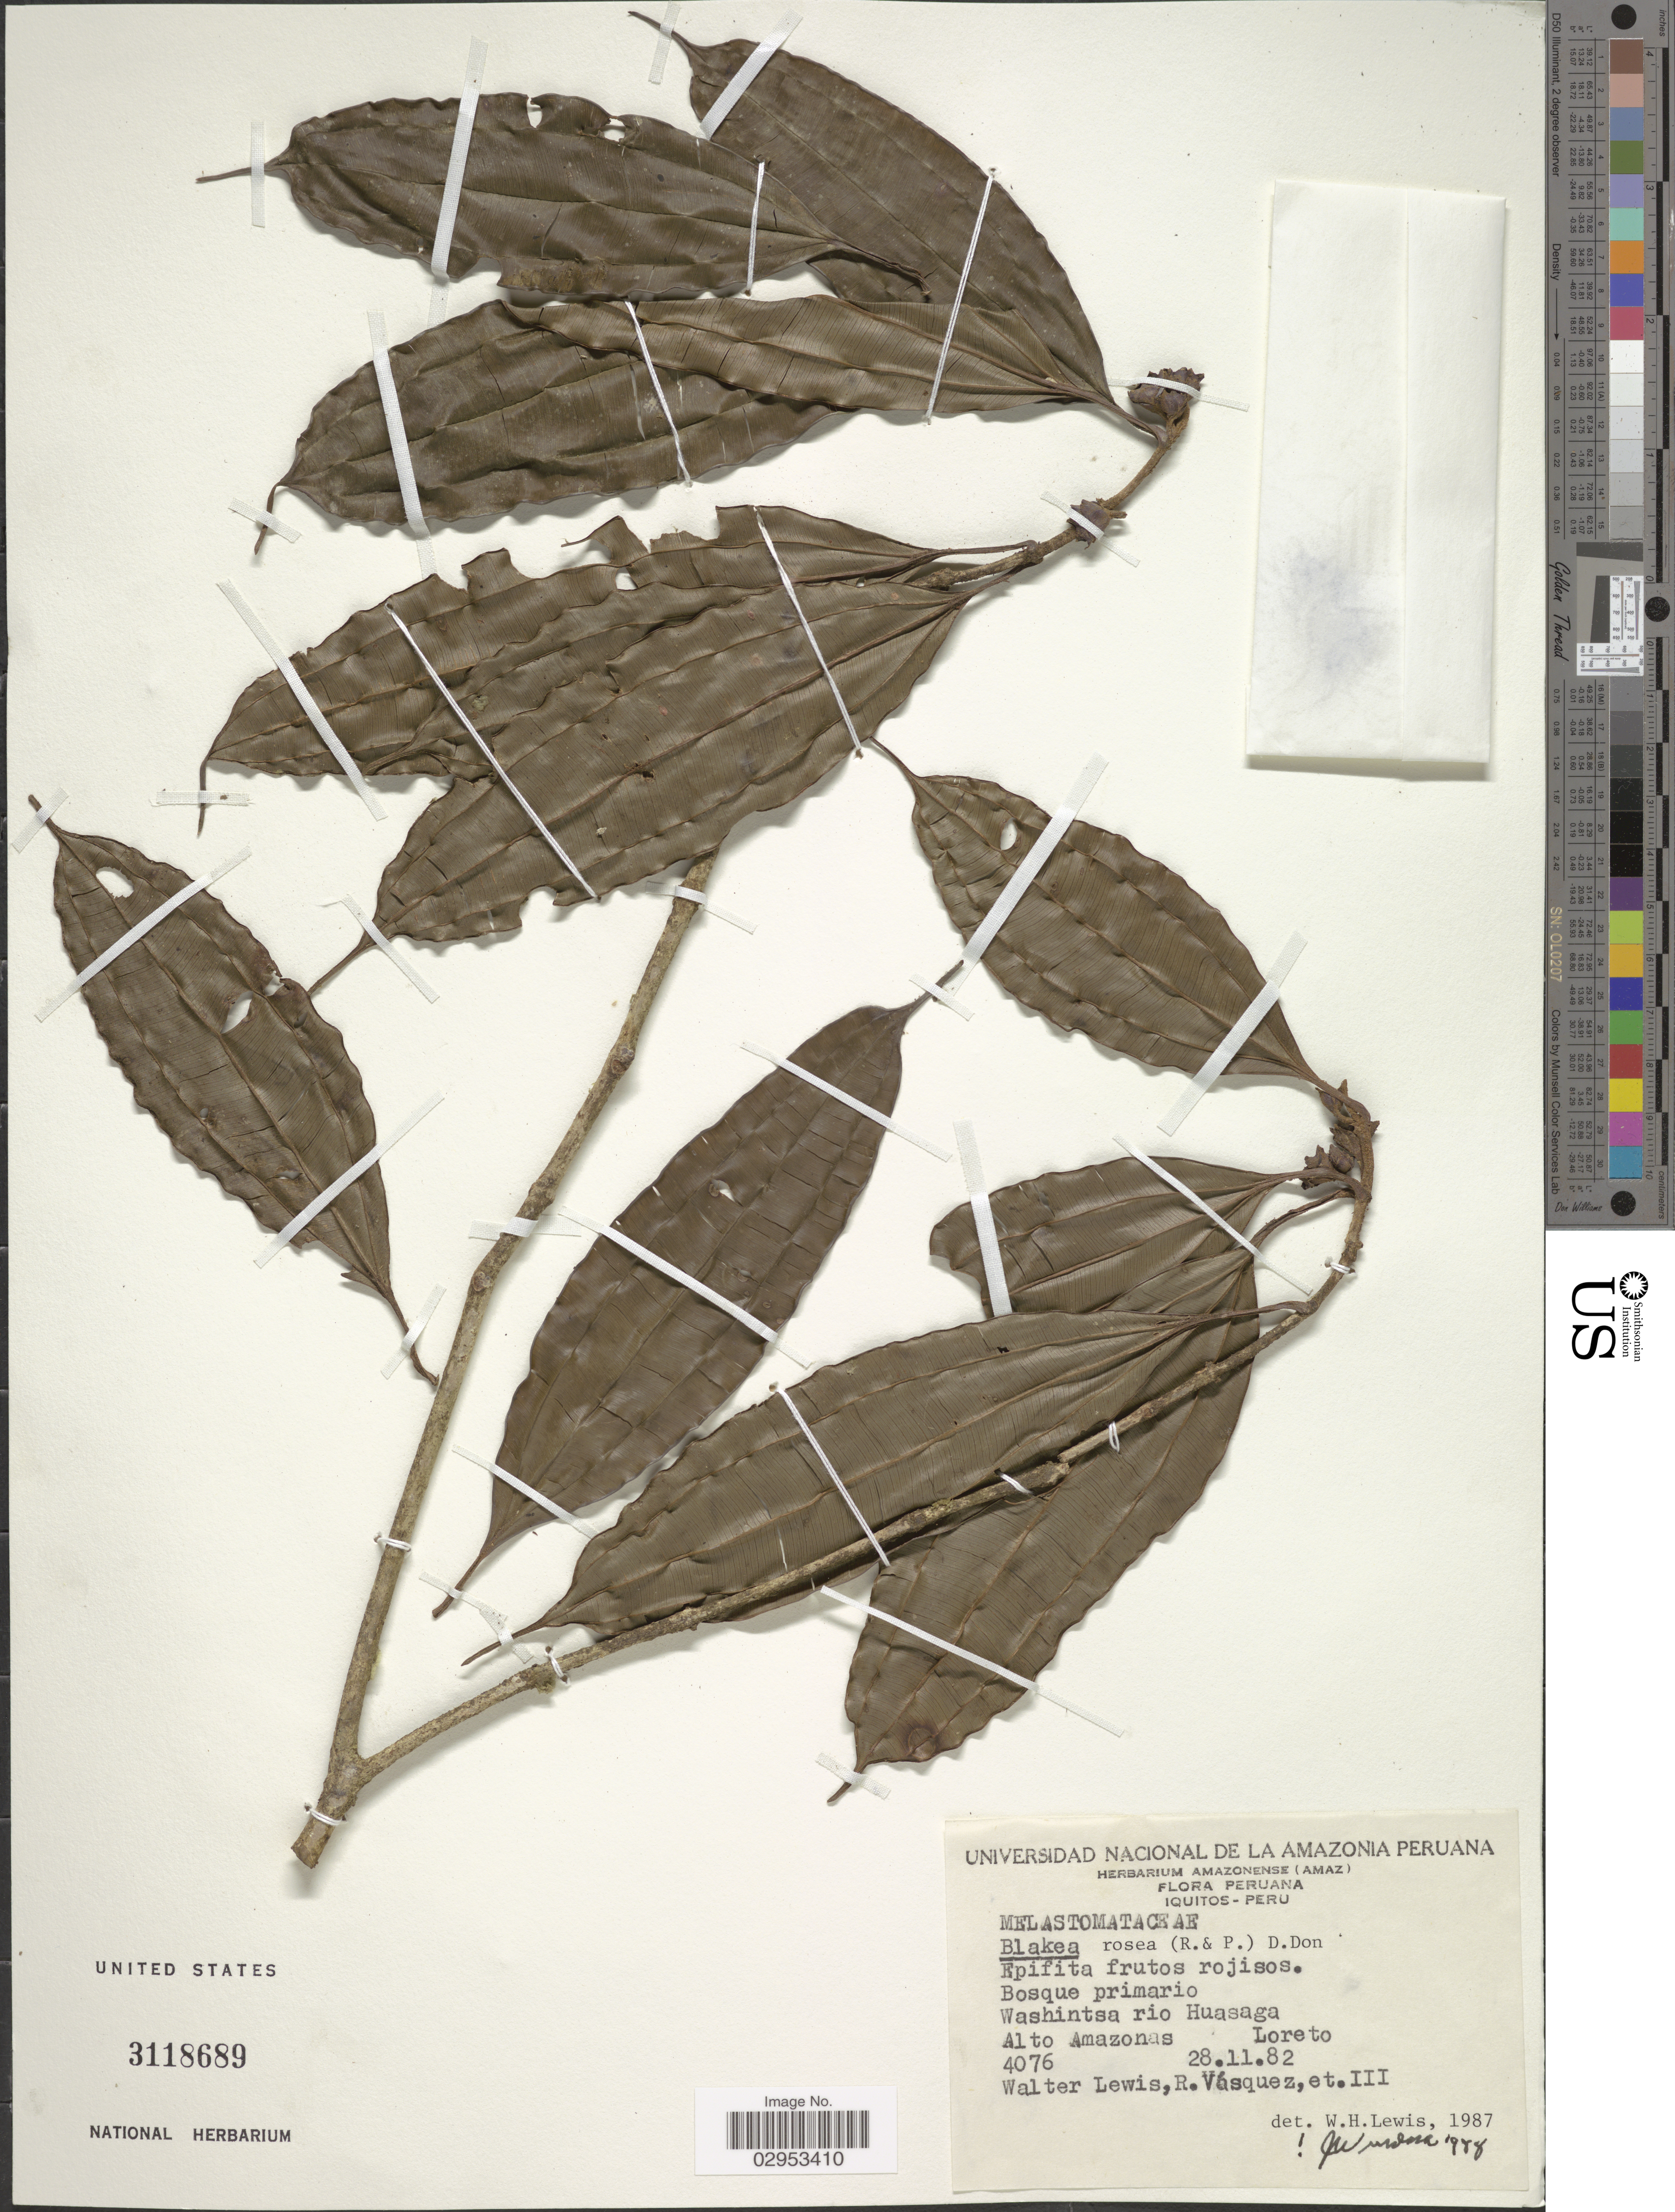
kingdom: Plantae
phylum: Tracheophyta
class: Magnoliopsida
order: Myrtales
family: Melastomataceae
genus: Blakea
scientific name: Blakea rosea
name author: D. Don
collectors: W. H. Lewis, R. Vásquez & et al.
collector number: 4076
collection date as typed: Transcribed d/m/y: 28/11/82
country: Peru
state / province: Loreto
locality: Iquitos. Washintsa rio Huasaga. Alto Amazonas.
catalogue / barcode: US 3118689